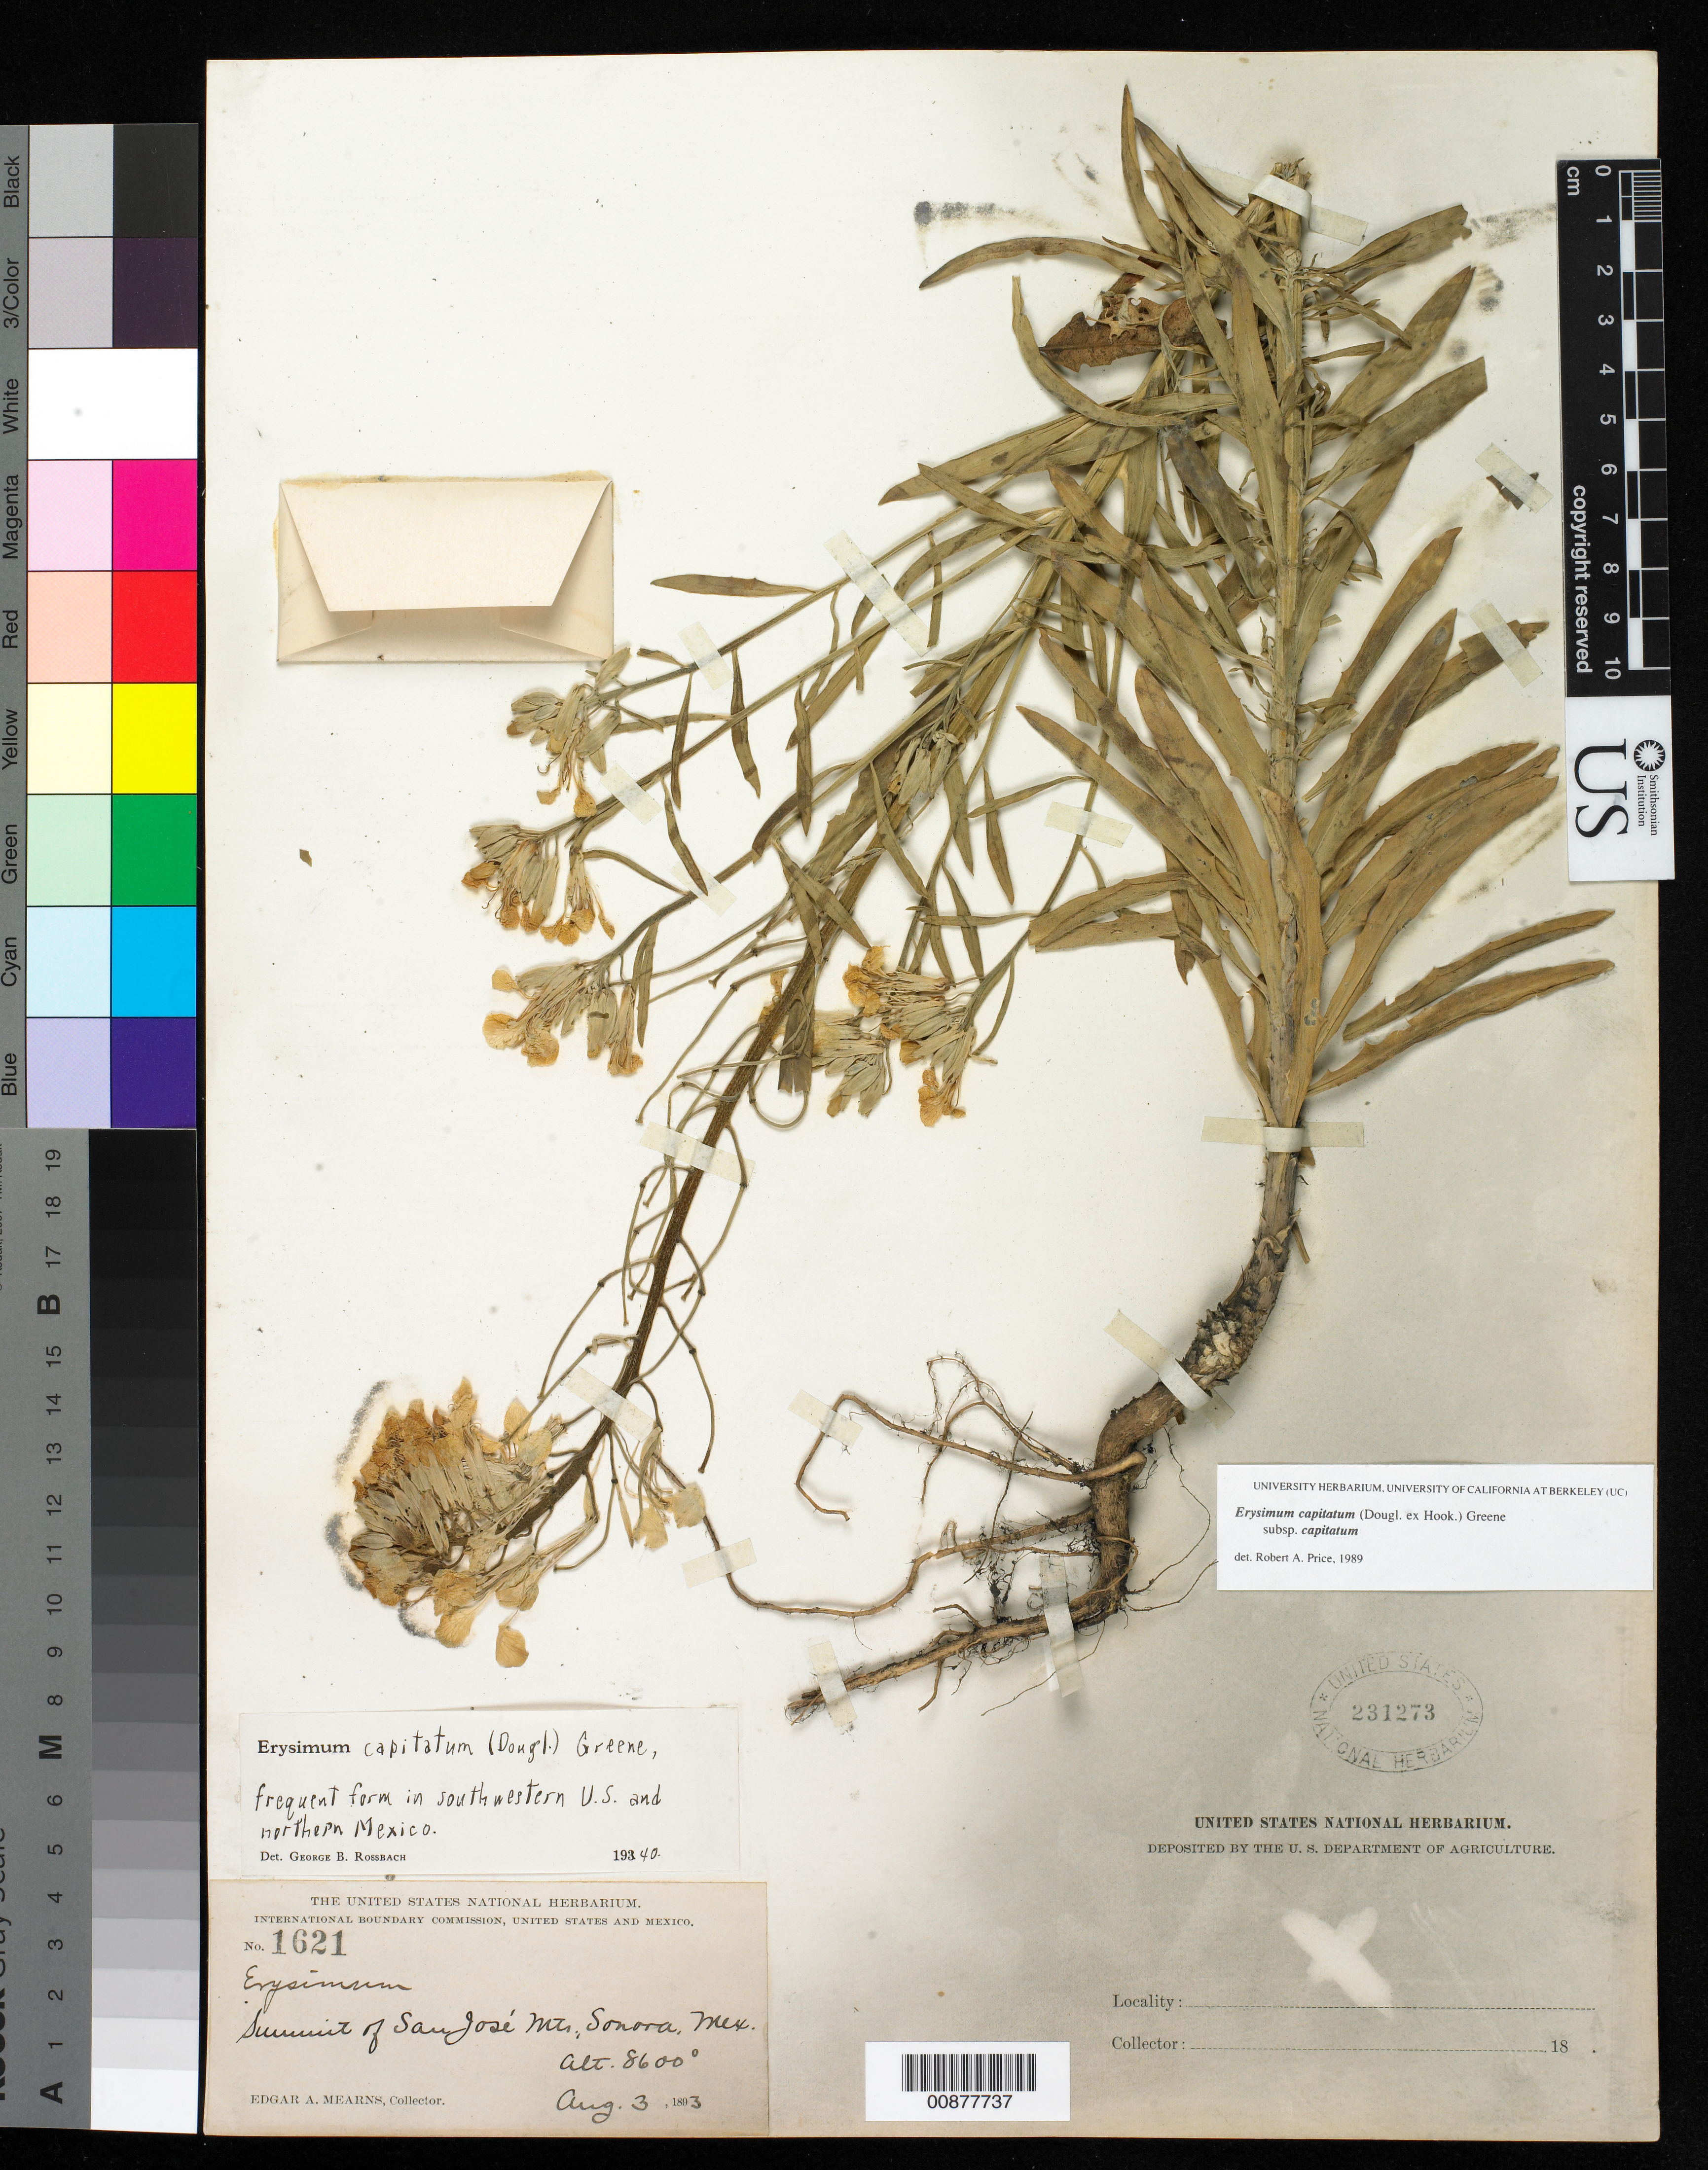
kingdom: Plantae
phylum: Tracheophyta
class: Magnoliopsida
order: Brassicales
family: Brassicaceae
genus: Erysimum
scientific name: Erysimum capitatum subsp. capitatum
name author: (Douglas ex Hook.) Greene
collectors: E. A. Mearns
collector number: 1621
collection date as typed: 03 Aug 1893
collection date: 1893-08-03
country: Mexico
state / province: Sonora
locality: Summit of San José Mts., Sonora.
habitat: Actual summit. Grows from 6000 feet to highest peaks on this range and the Huachuca Mts.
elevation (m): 2621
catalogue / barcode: US 231273